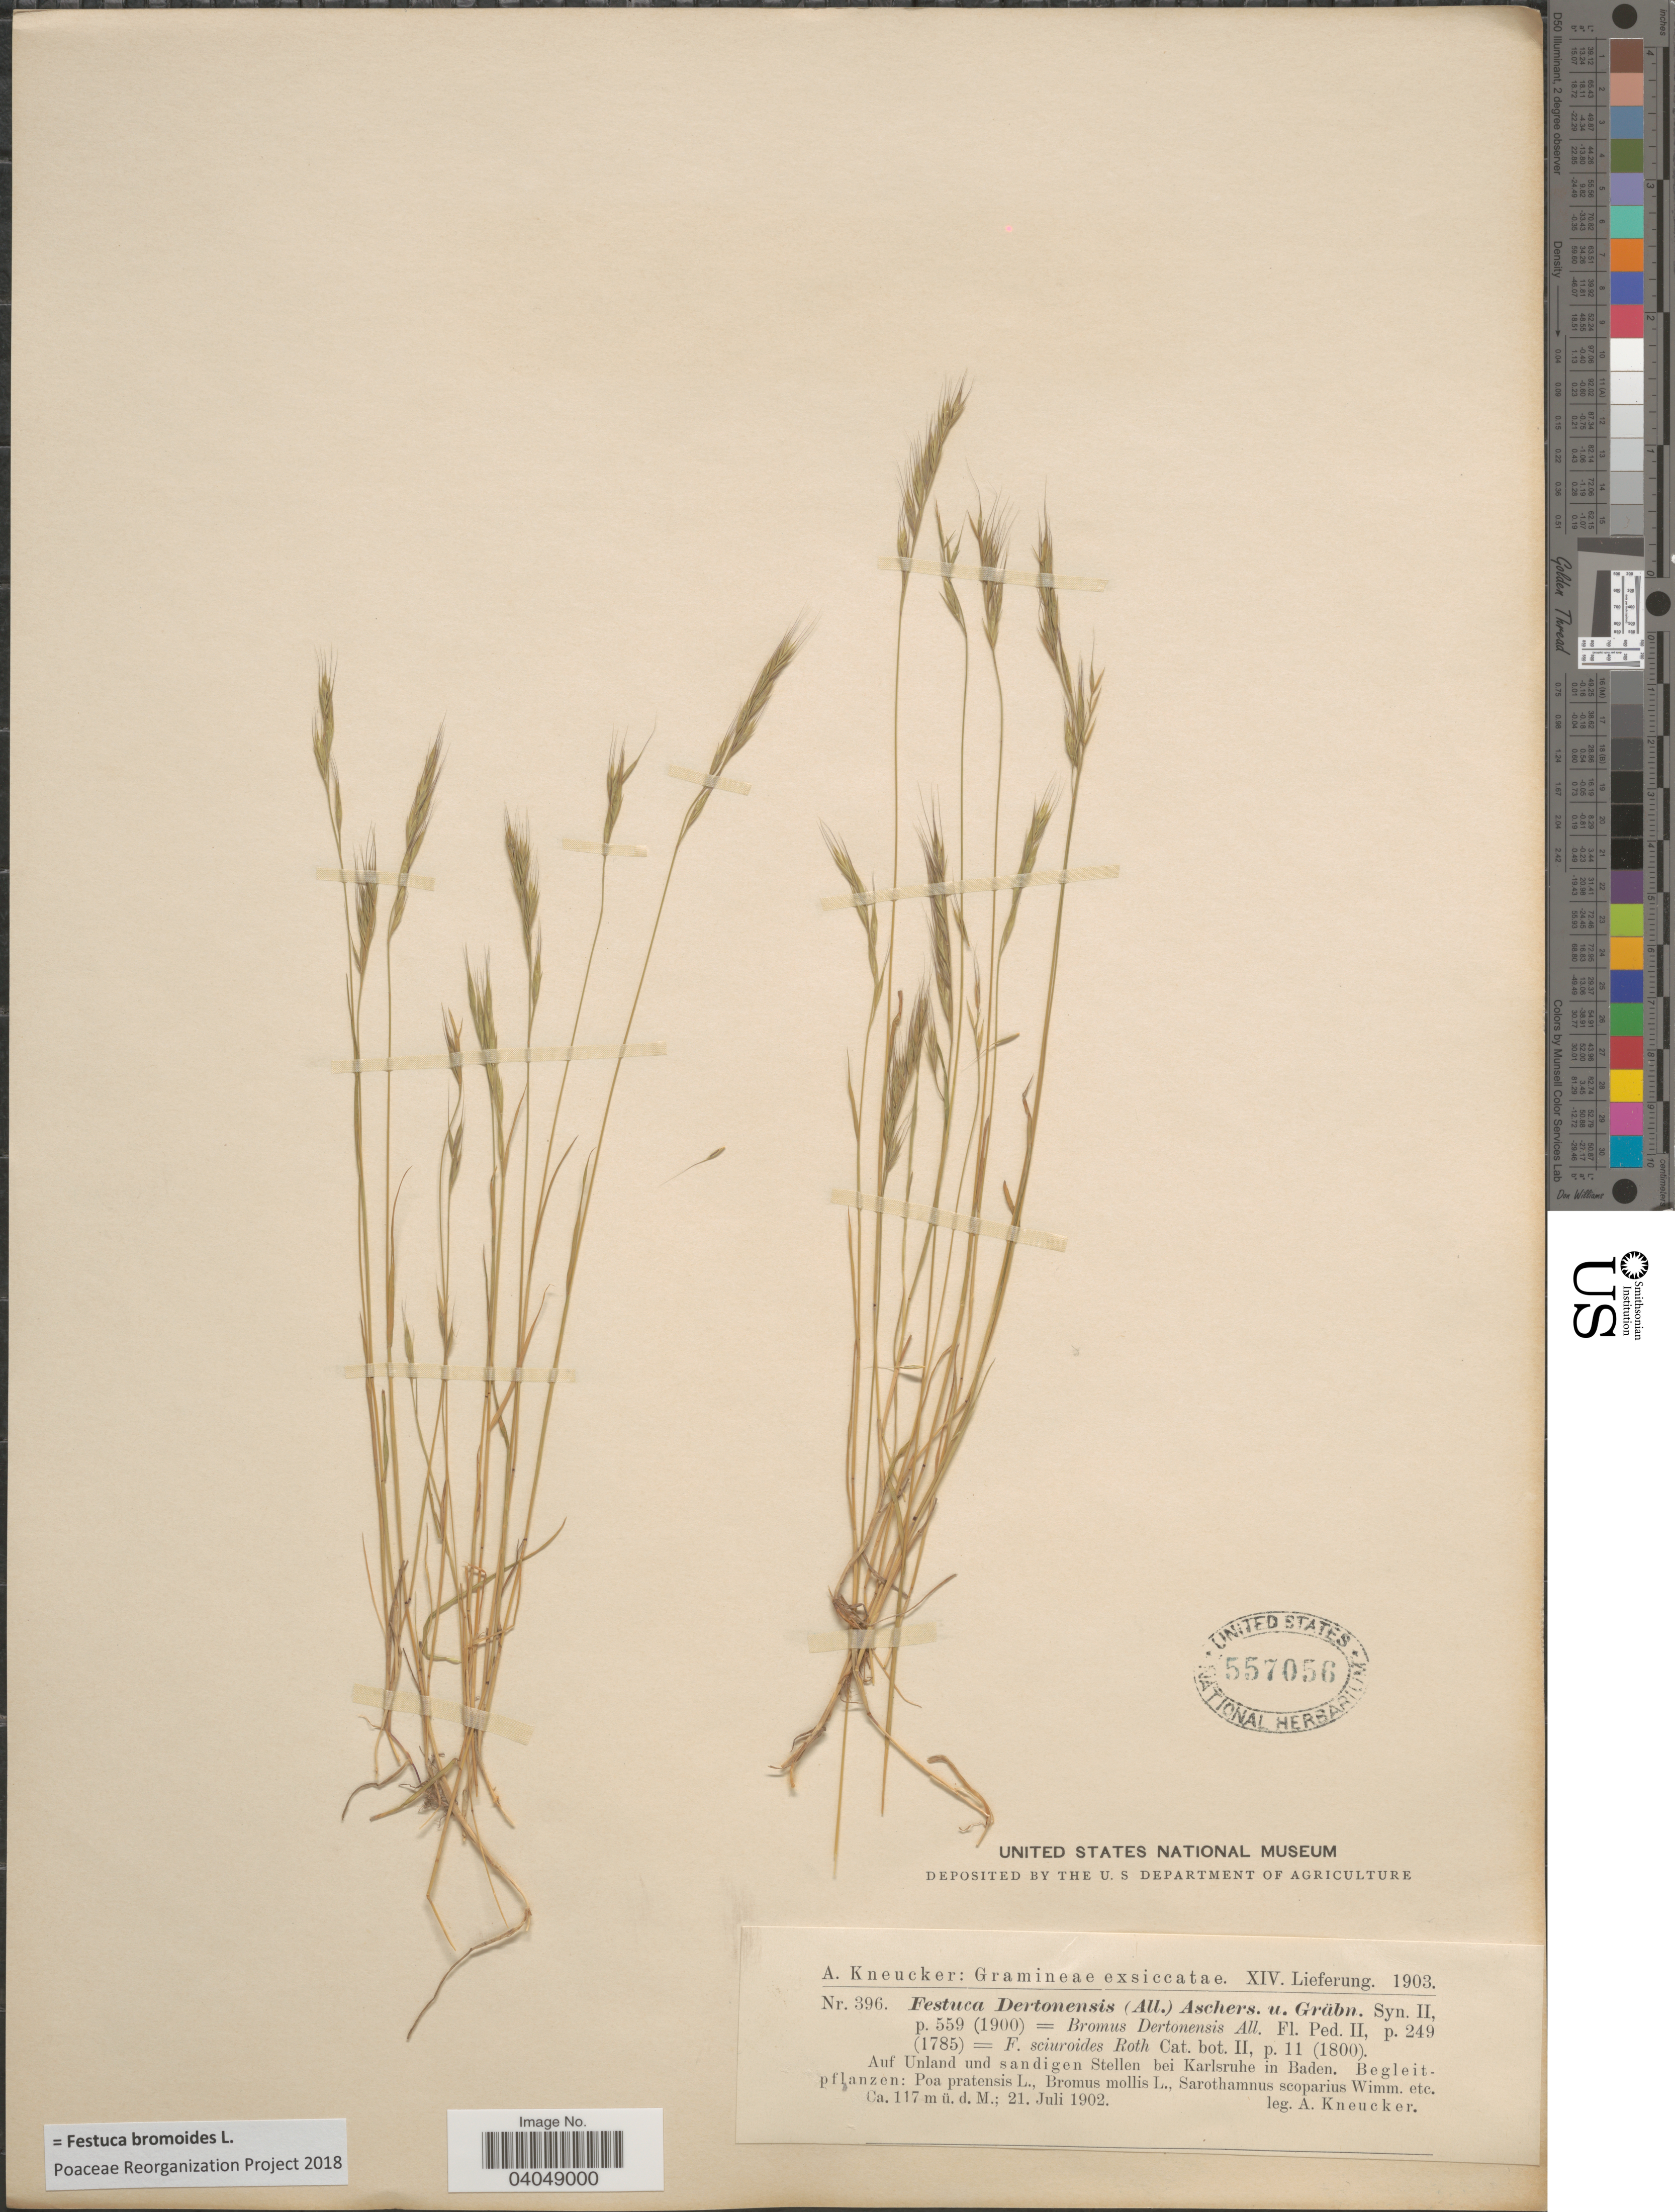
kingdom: Plantae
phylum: Tracheophyta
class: Liliopsida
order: Poales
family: Poaceae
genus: Festuca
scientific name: Festuca bromoides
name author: L.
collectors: A. Kneucker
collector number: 396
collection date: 1902-07-21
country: Germany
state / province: Baden-Württemberg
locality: Auf Unland und sandigen Stellen bei Karlsruhe in Baden.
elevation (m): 117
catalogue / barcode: US 557056